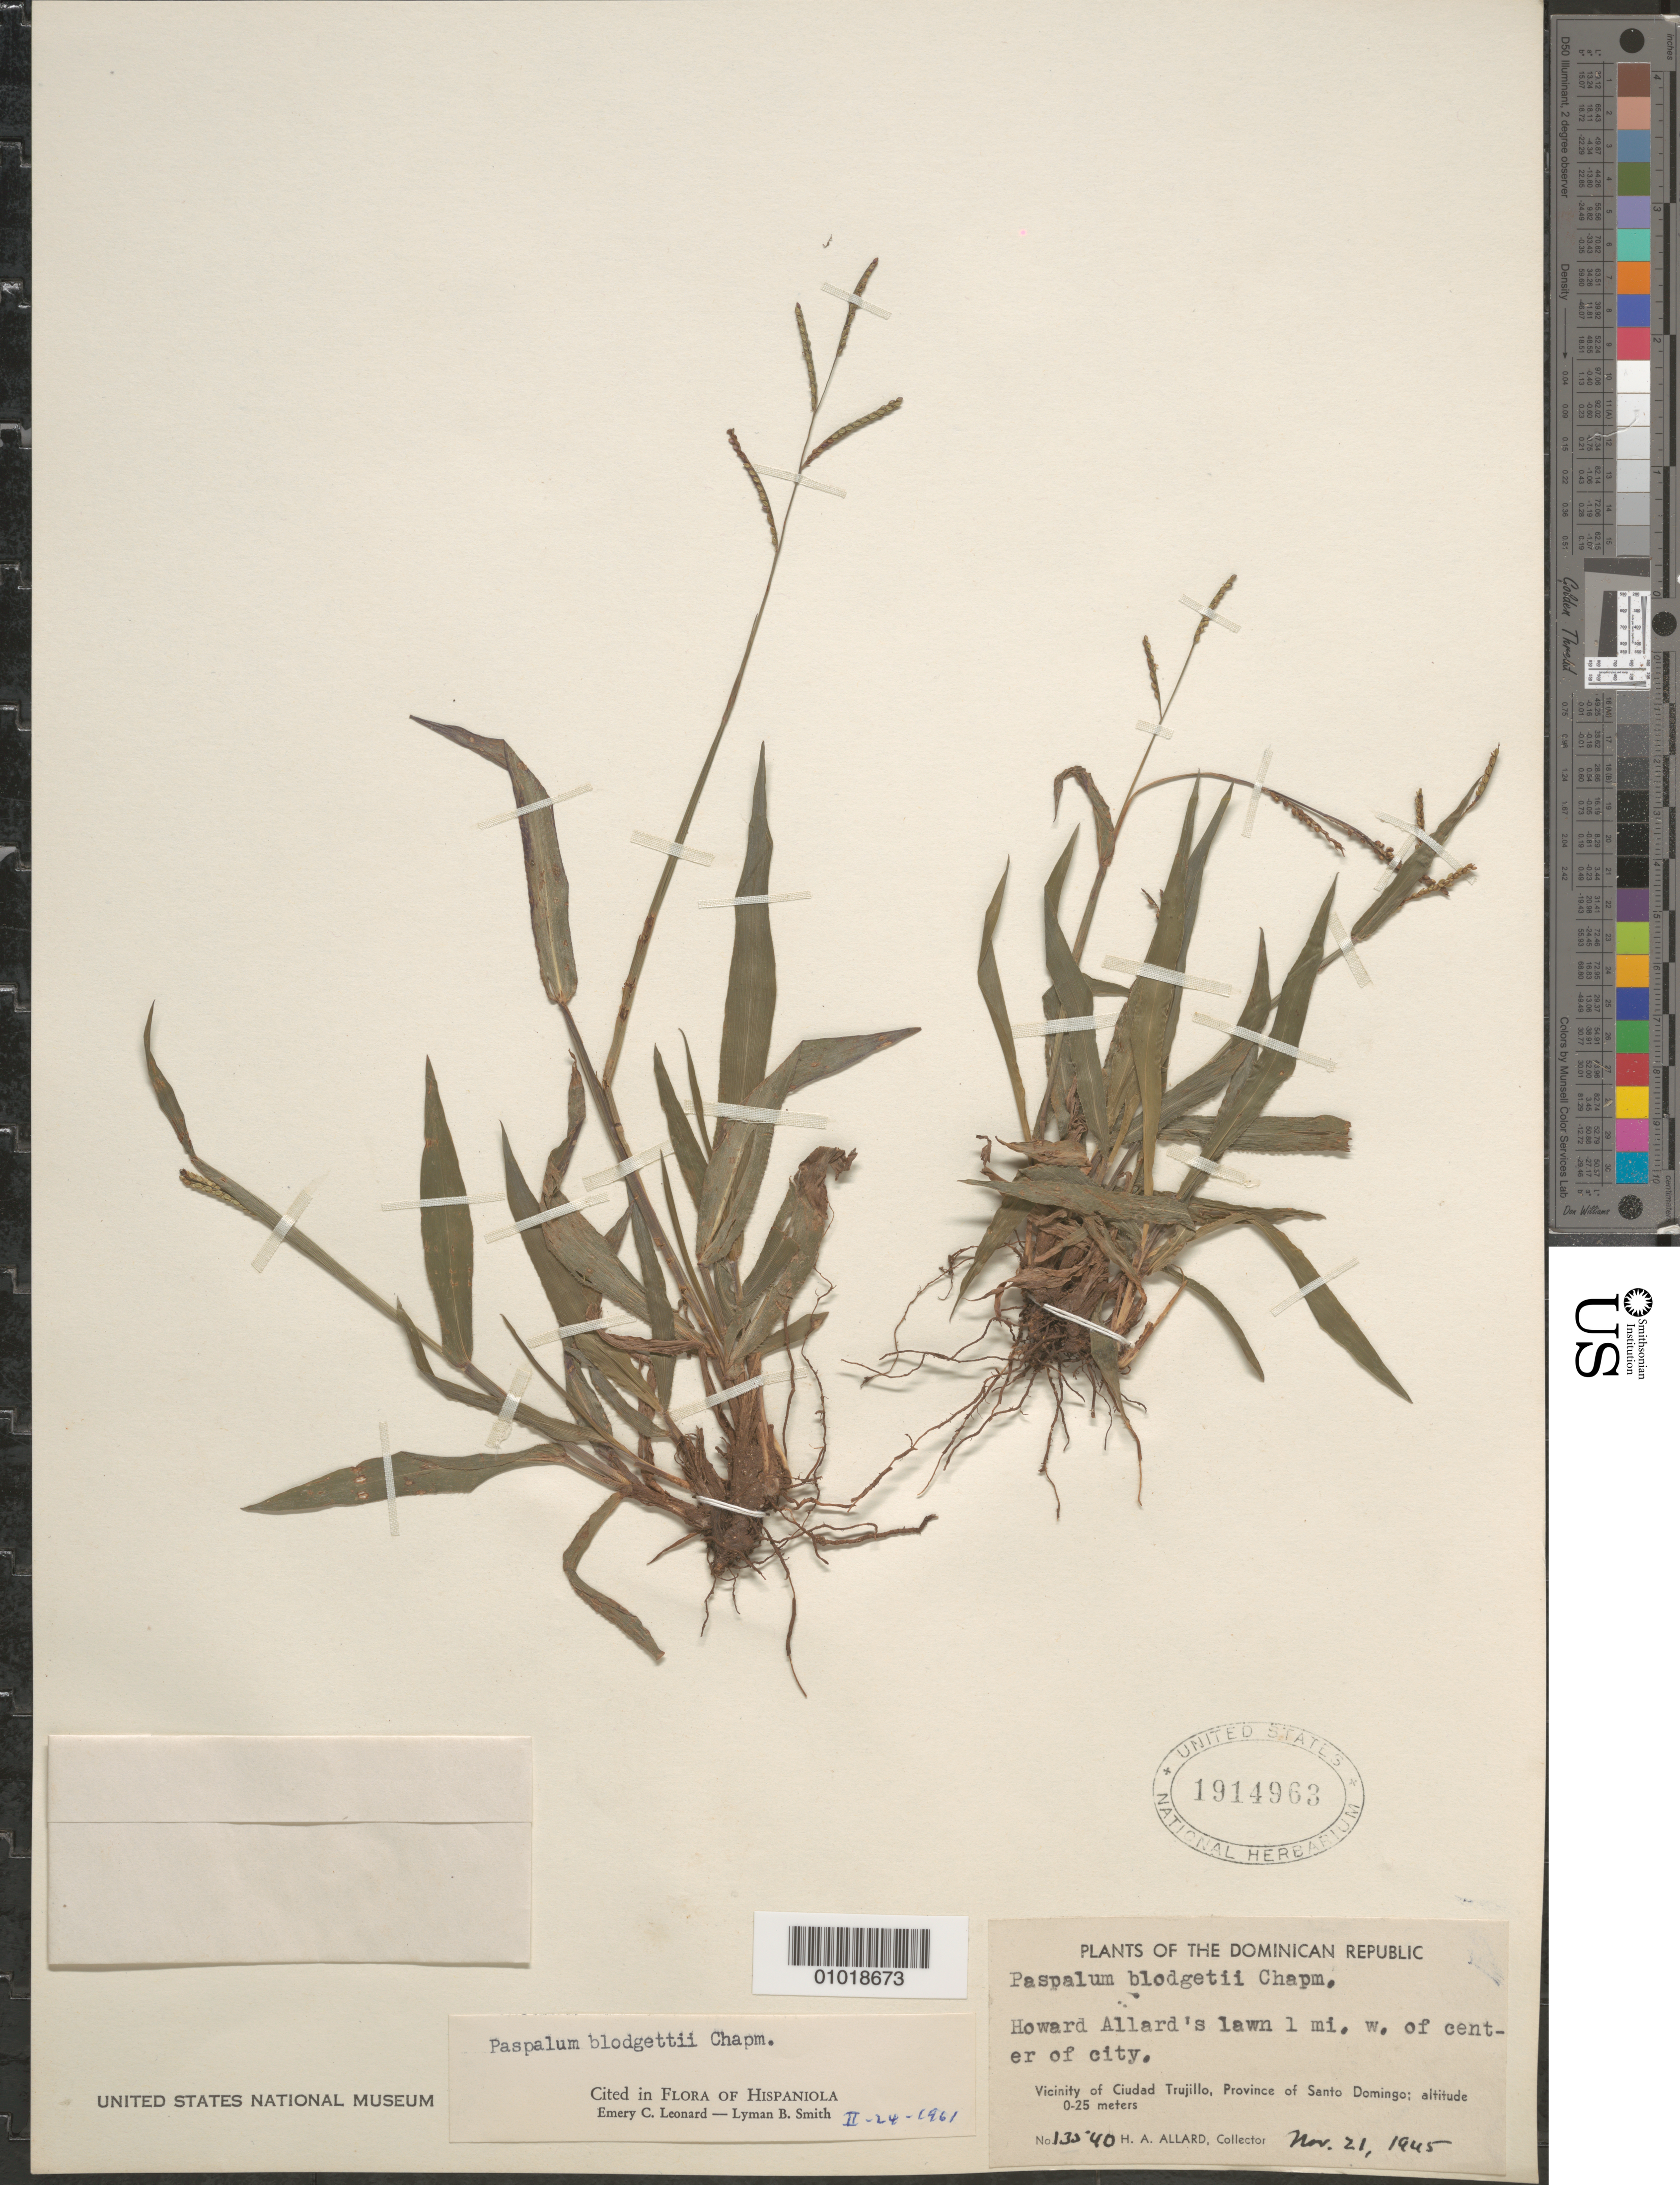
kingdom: Plantae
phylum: Tracheophyta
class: Liliopsida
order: Poales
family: Poaceae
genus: Paspalum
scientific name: Paspalum blodgettii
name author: Chapm.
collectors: H. A. Allard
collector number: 13540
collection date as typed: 21 Nov 1945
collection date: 1945-11-21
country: Dominican Republic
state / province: Distrito Nacional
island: Hispaniola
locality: Howard Allard's lawn 1 mi W of center of city; Vic. of ciudad Trujillo, Prov. of Santo Domingo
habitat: on lawn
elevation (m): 0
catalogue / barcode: US 1914963